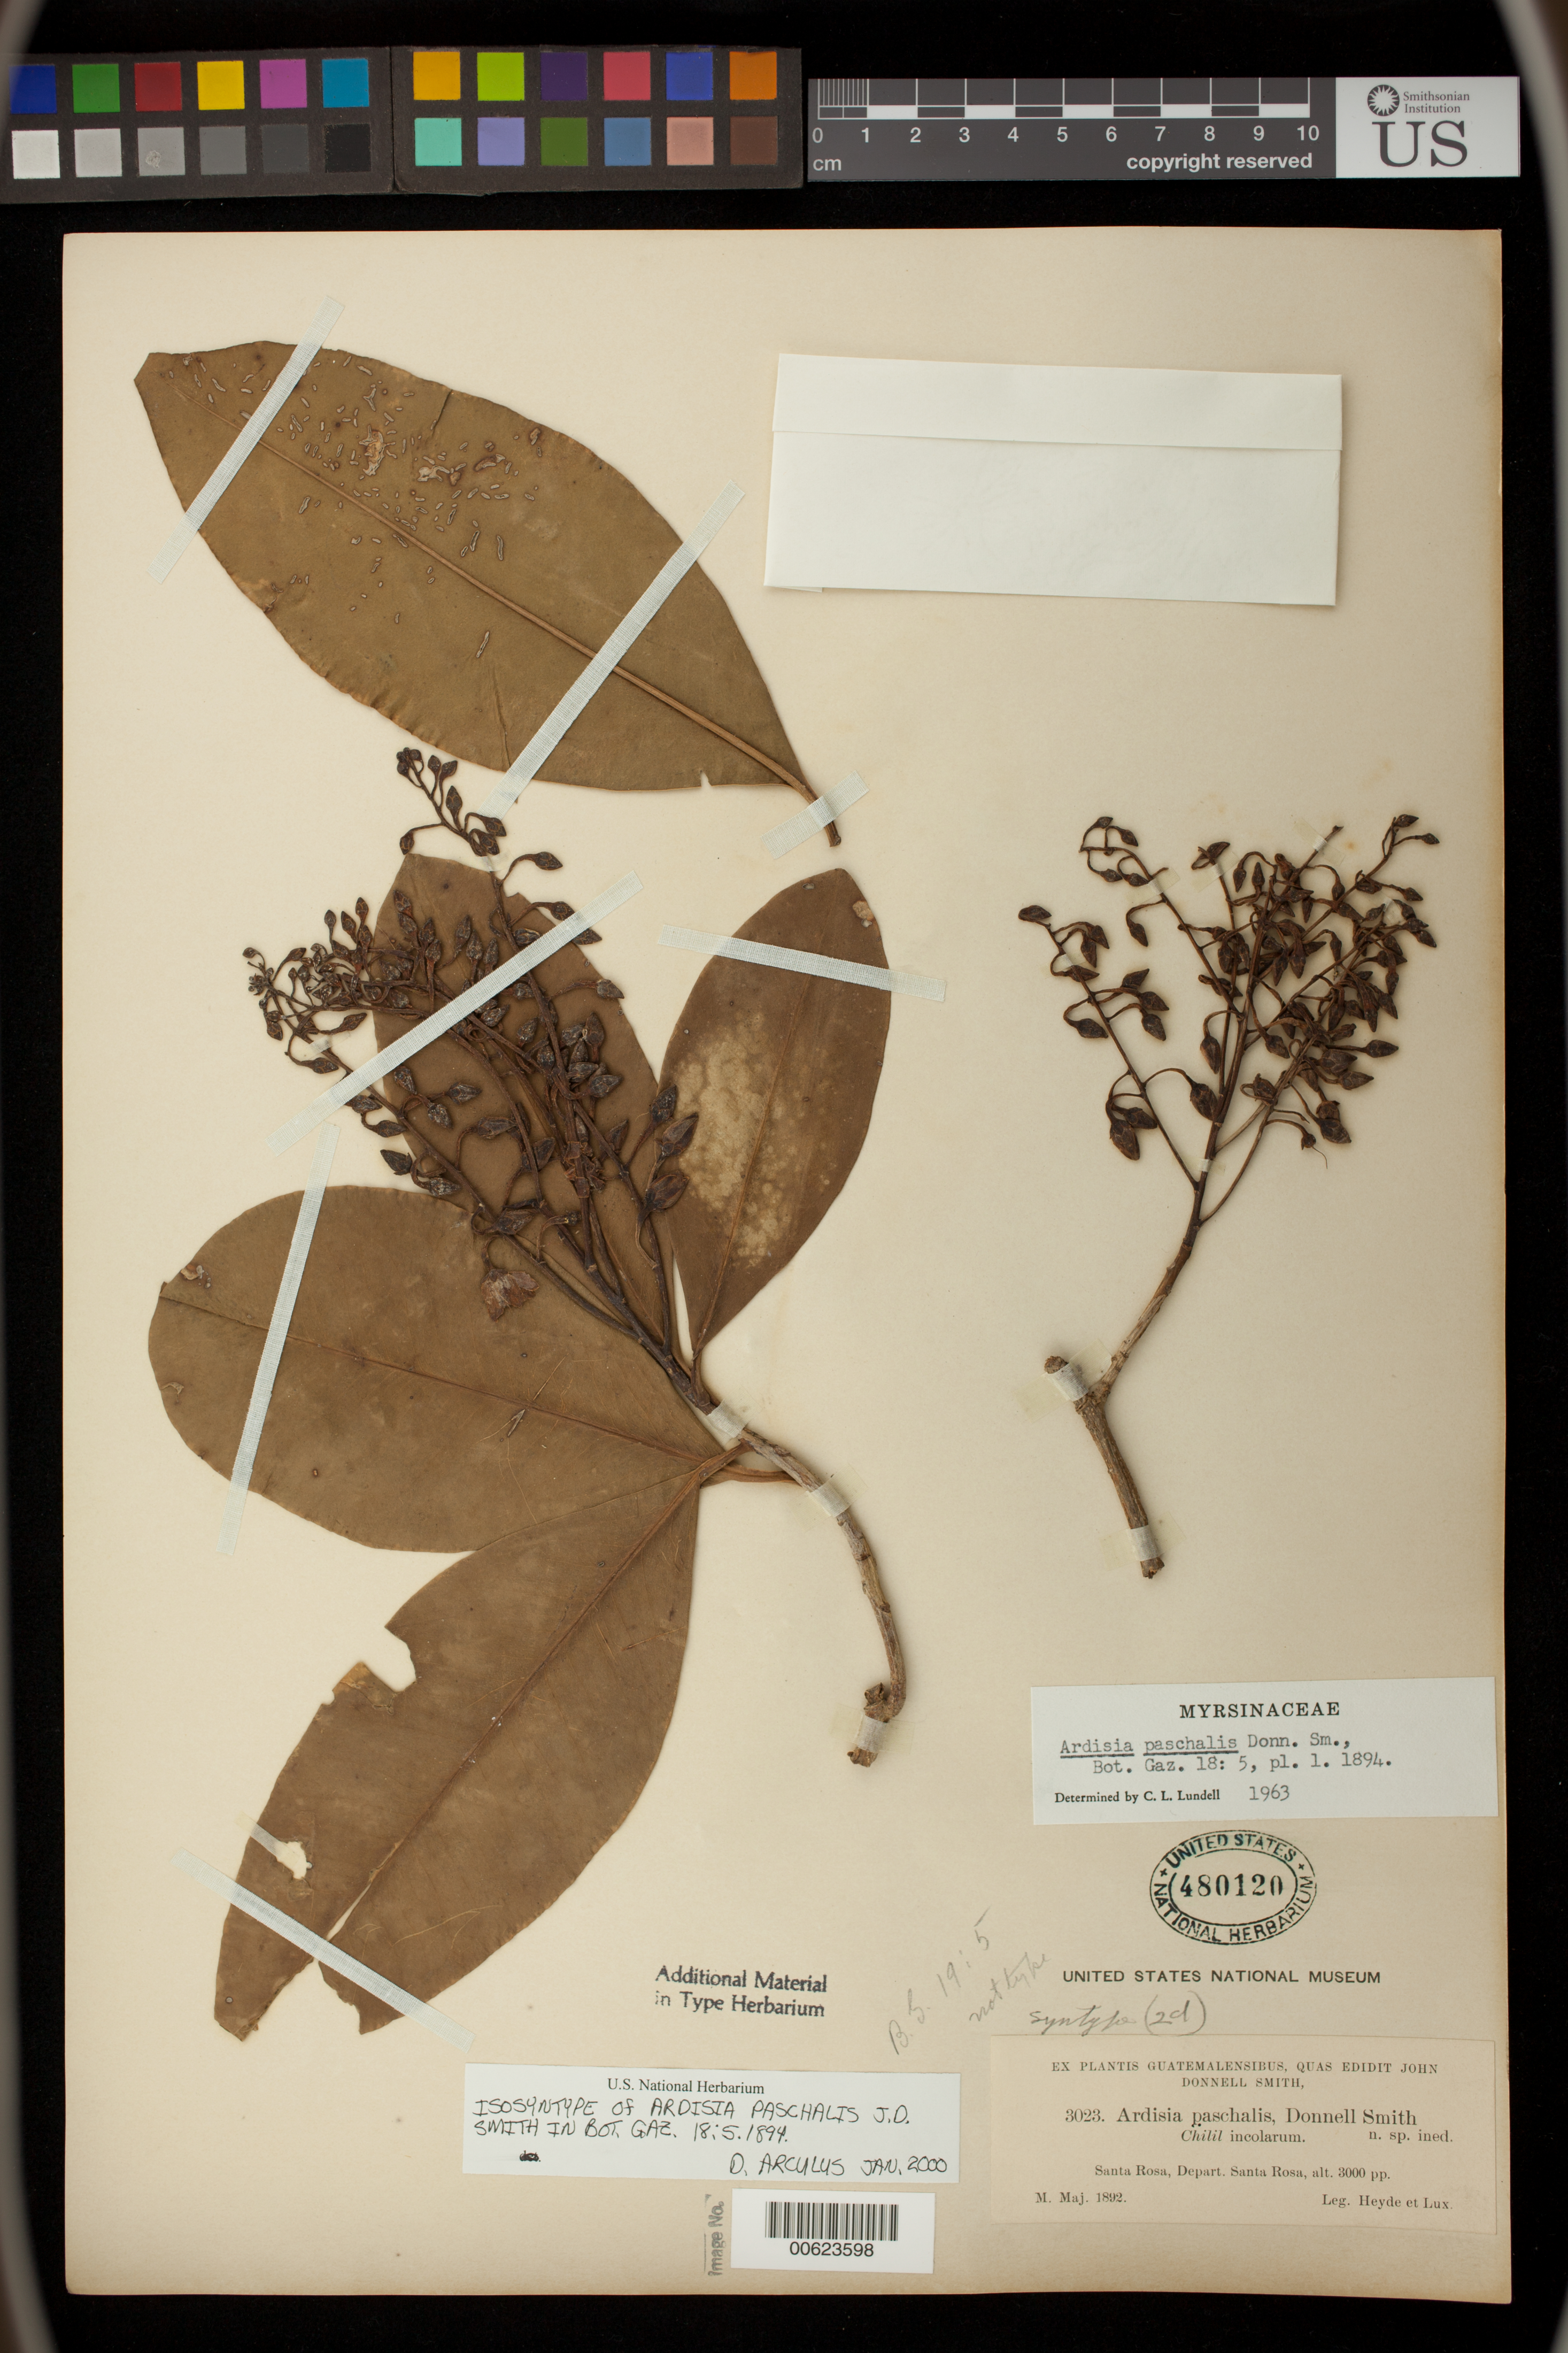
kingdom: Plantae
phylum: Tracheophyta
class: Magnoliopsida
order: Ericales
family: Primulaceae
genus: Ardisia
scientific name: Ardisia paschalis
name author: Donn. Sm.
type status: Isosyntype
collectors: E. T. Heyde & E. Lux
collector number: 3023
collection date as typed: May 1892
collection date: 1892-05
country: Guatemala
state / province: Santa Rosa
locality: Santa Rosa.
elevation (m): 914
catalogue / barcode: US 480120